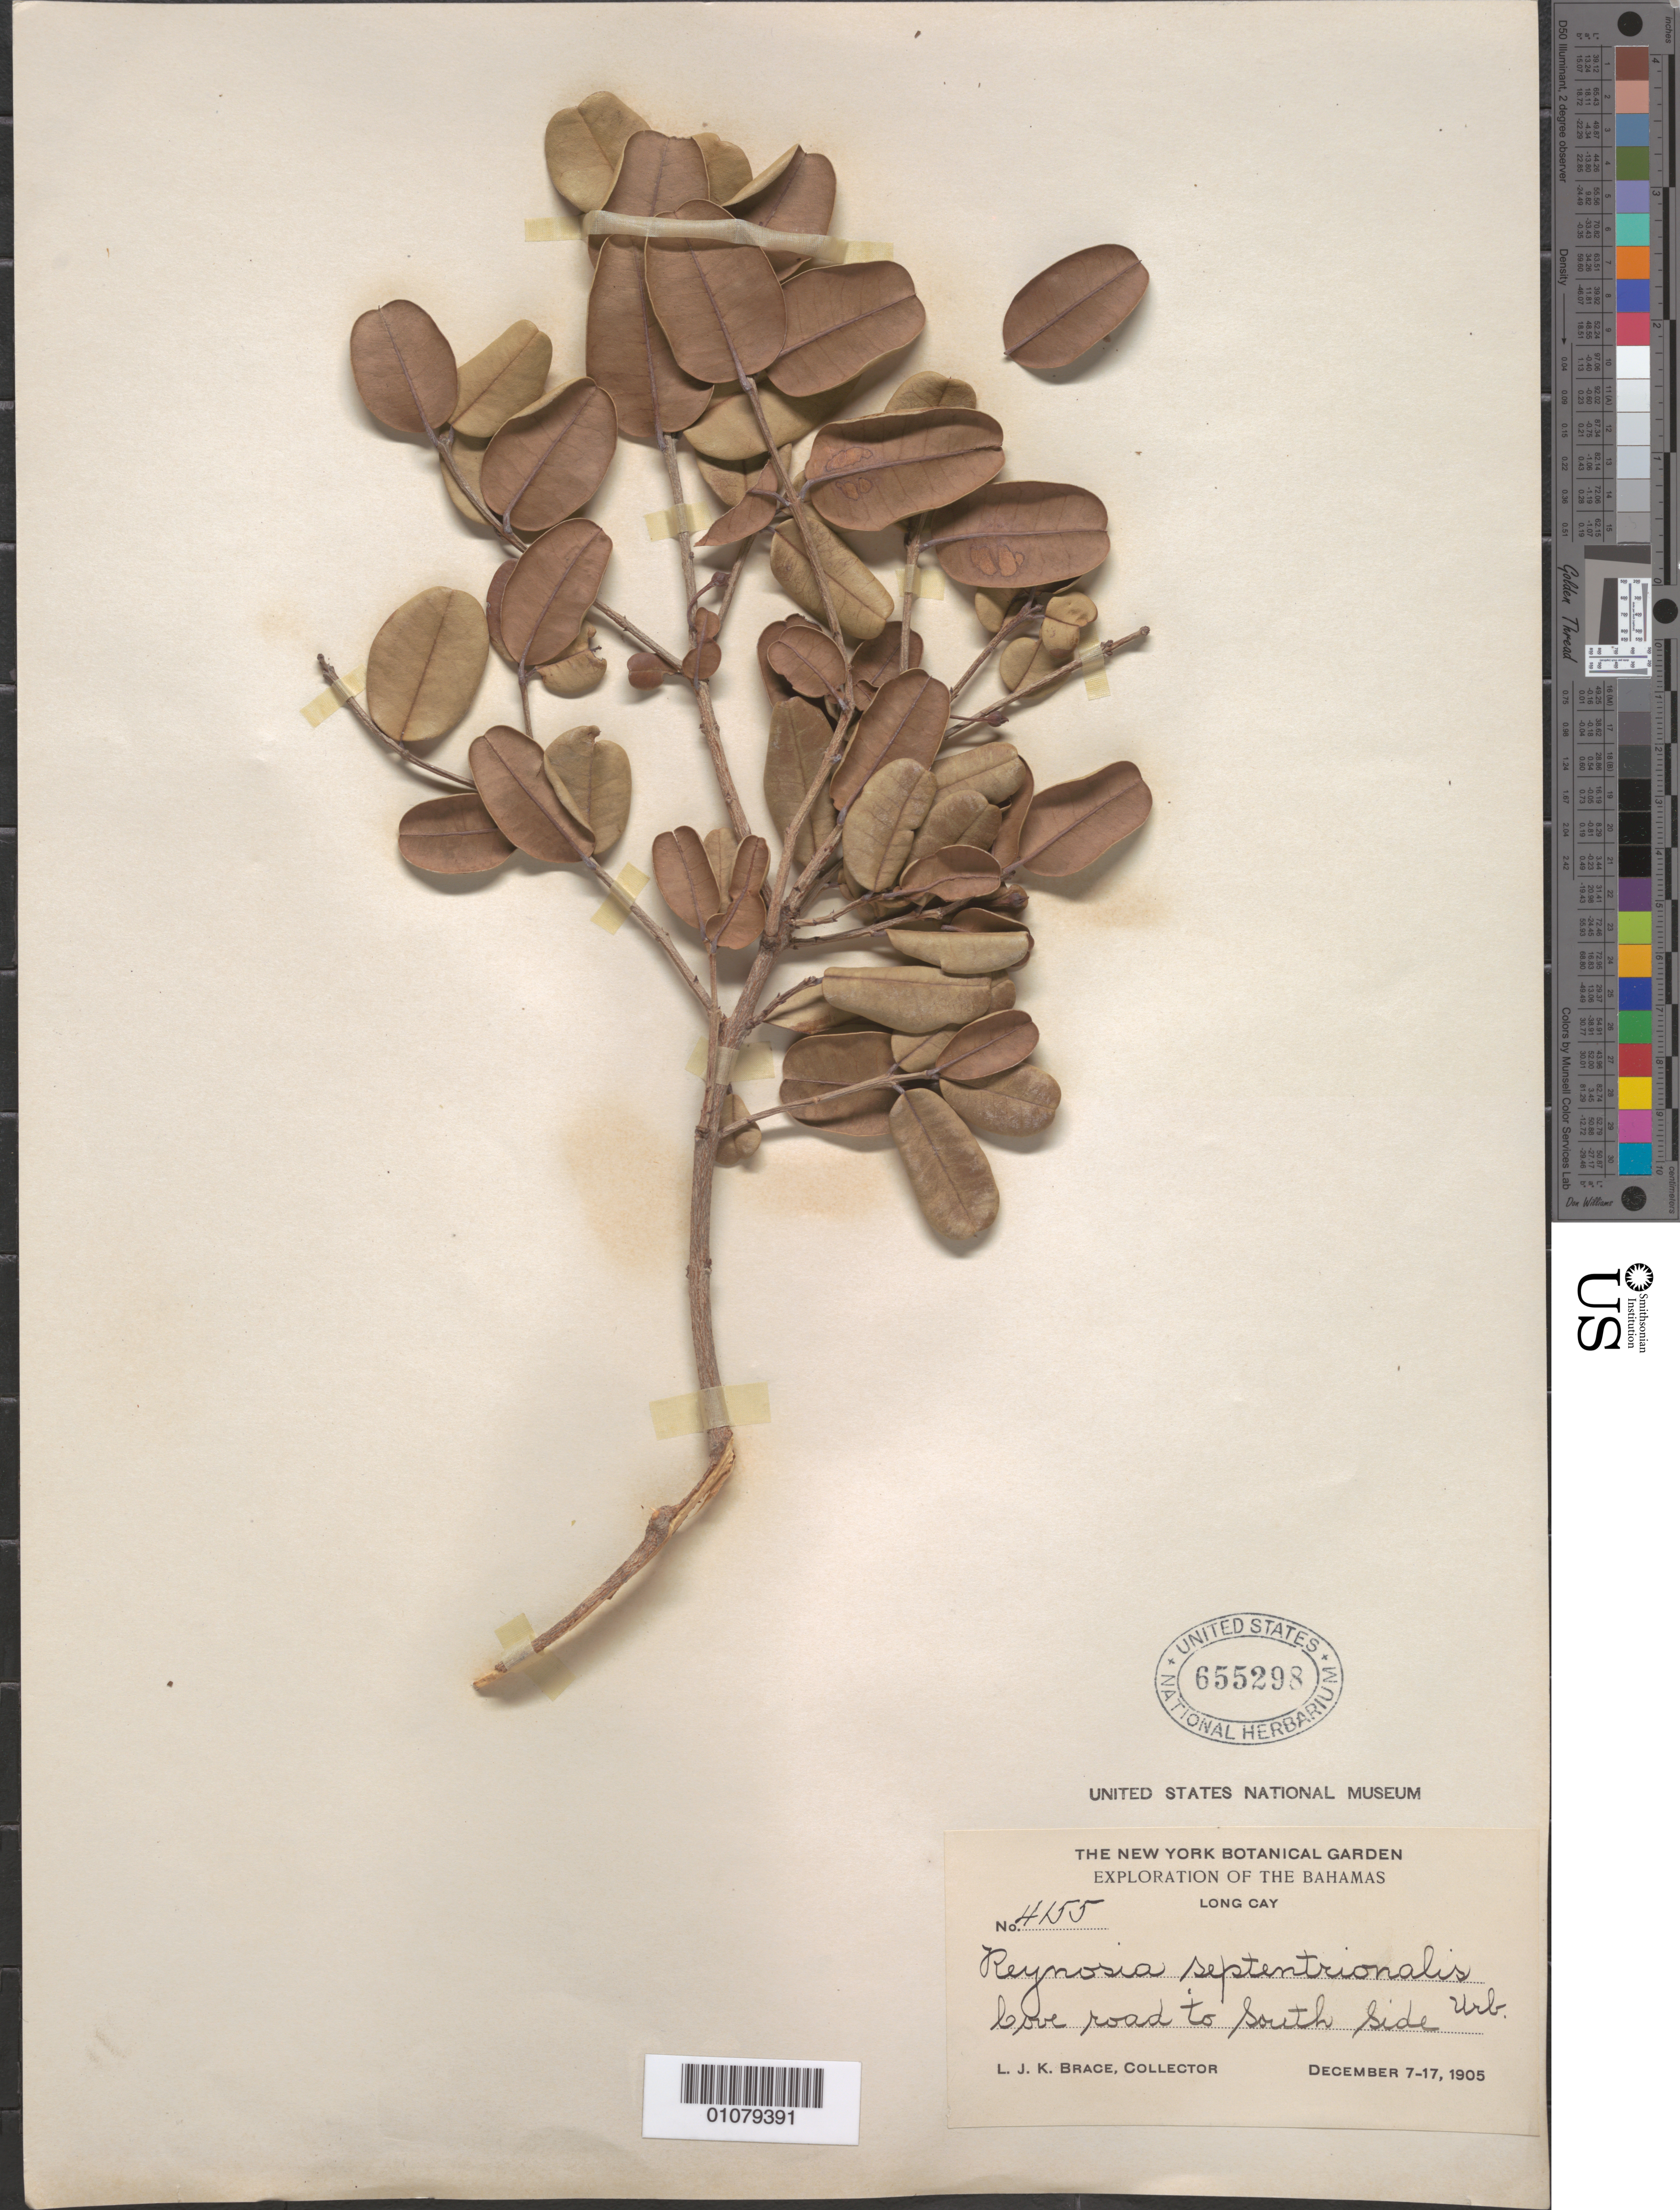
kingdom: Plantae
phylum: Tracheophyta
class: Magnoliopsida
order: Rosales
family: Rhamnaceae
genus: Reynosia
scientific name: Reynosia septentrionalis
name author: Urb.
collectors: L. J. K. Brace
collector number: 4155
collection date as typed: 07 Dec 1905 to 17 Dec 1905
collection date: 1905-12-07/1905-12-17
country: Bahamas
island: Long Cay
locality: Long Cay, above road to S side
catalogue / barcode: US 655298